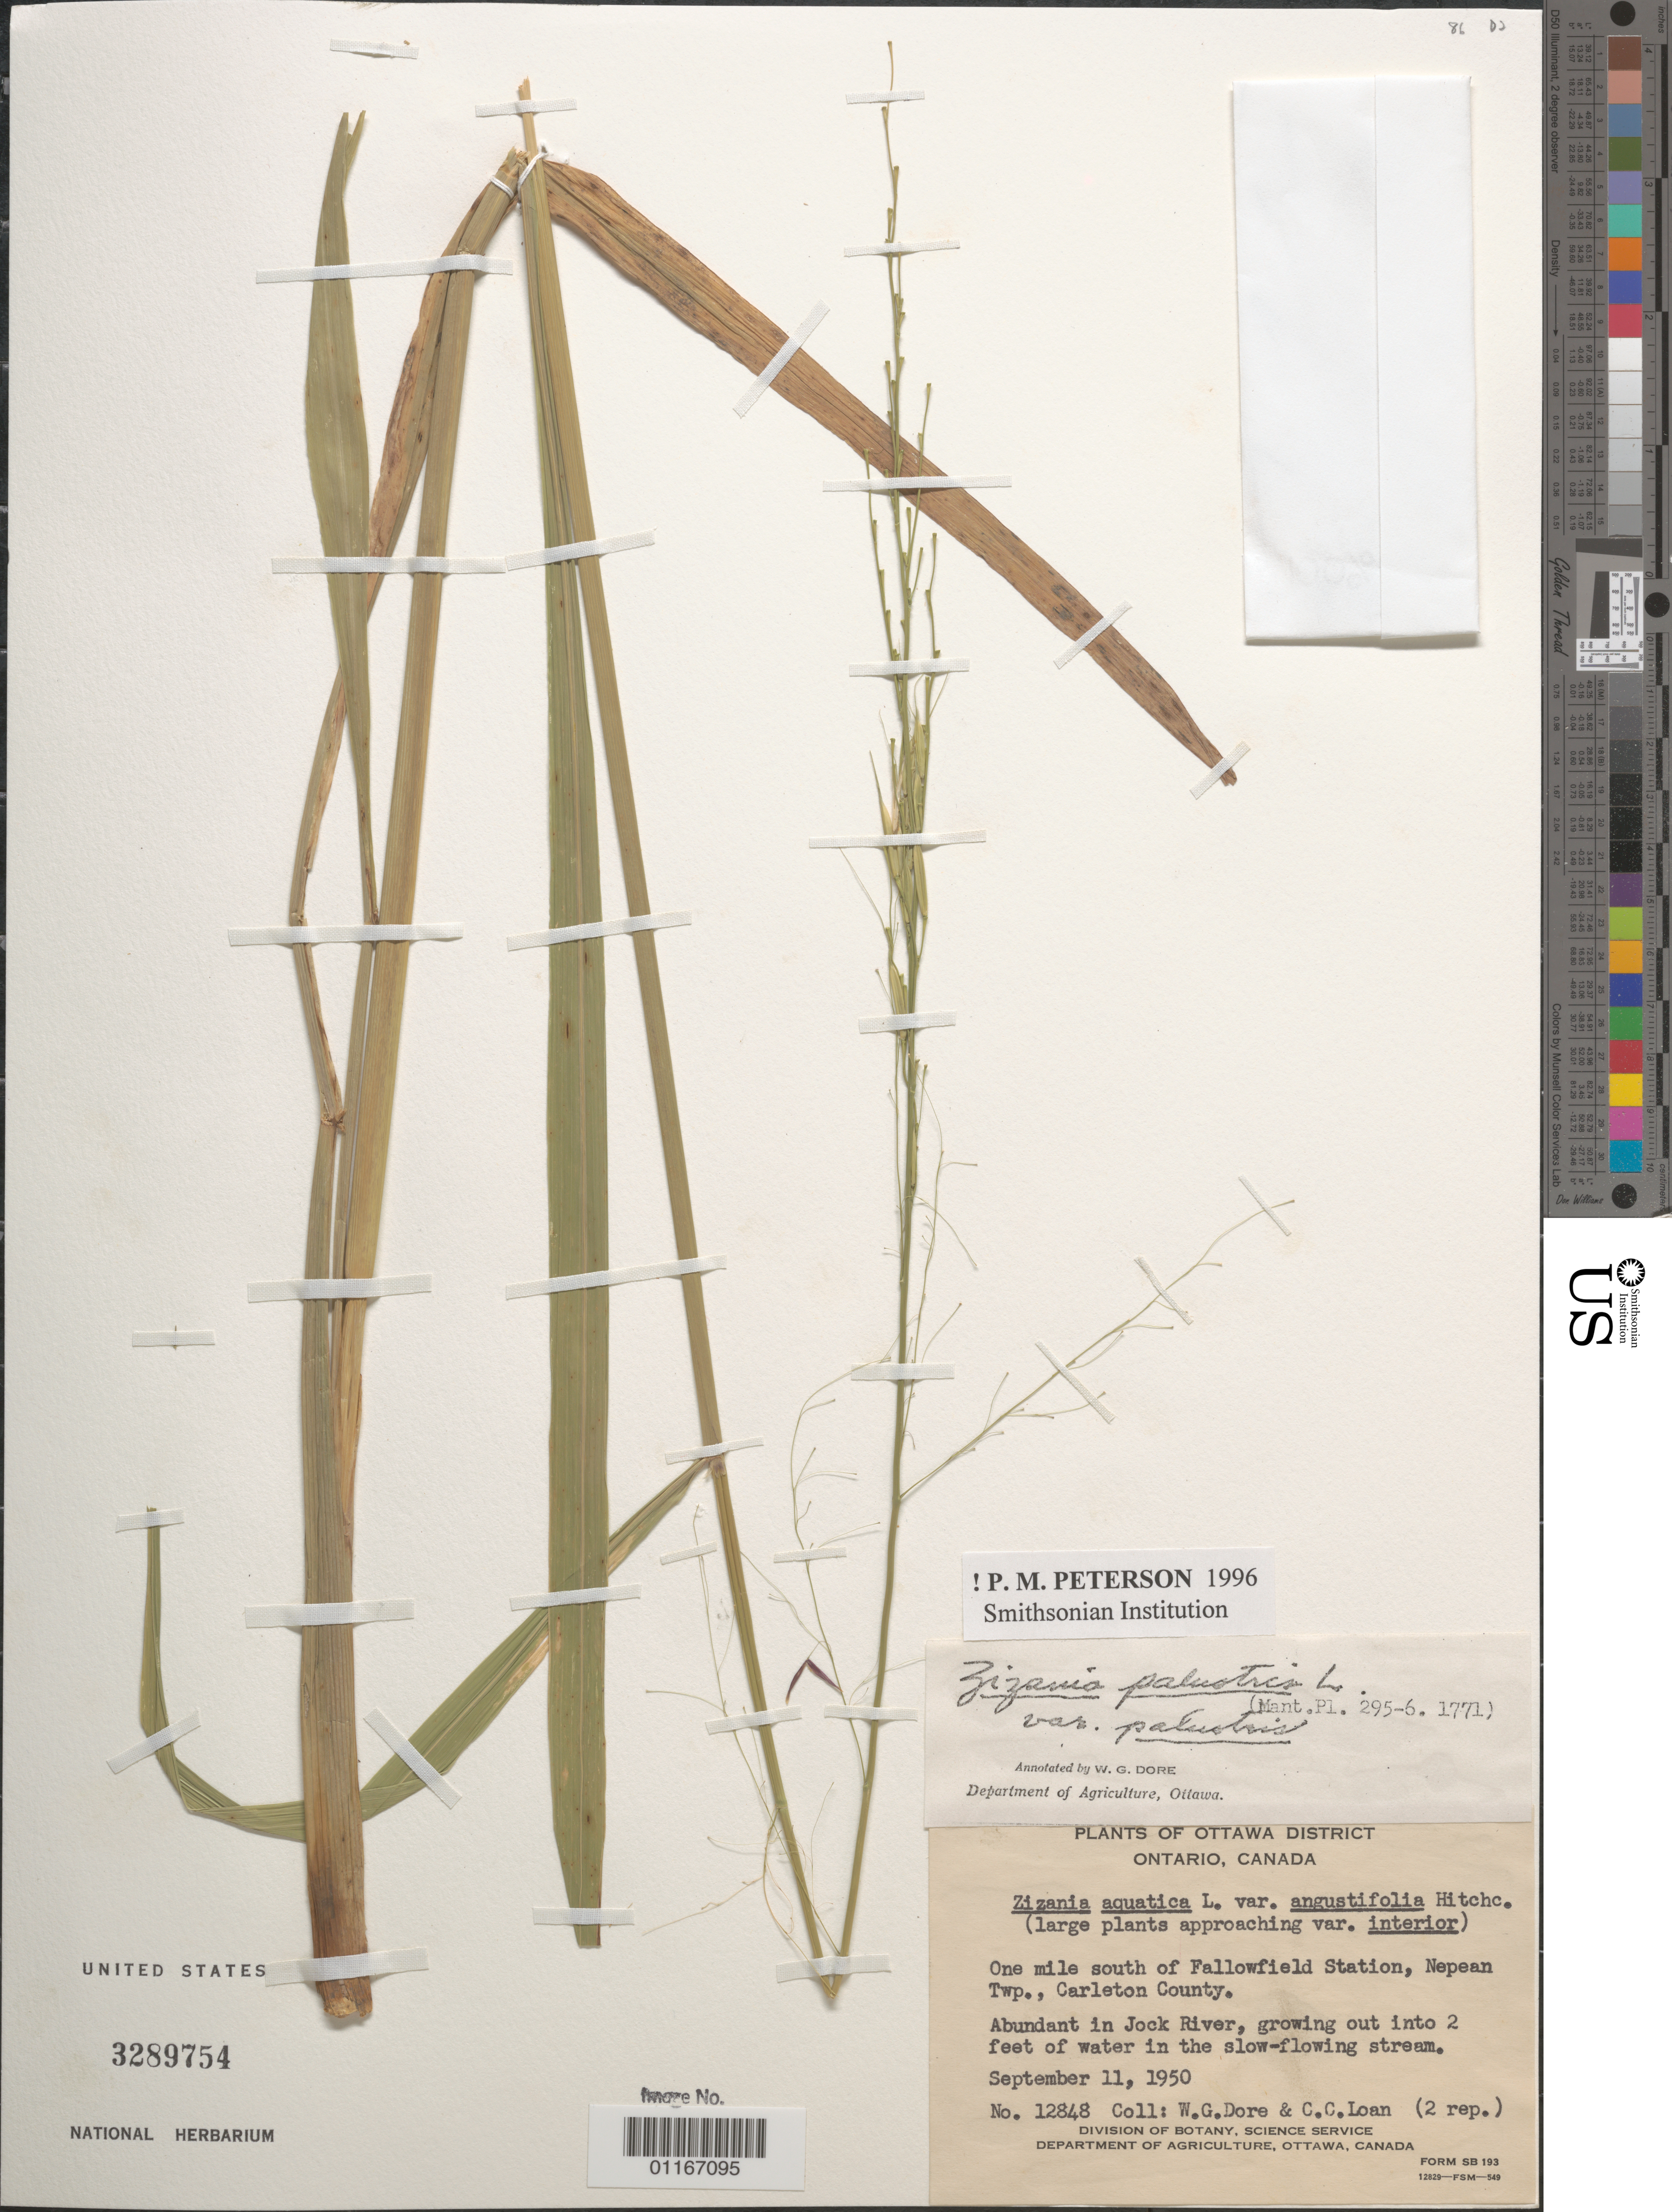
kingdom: Plantae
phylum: Tracheophyta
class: Liliopsida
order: Poales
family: Poaceae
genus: Zizania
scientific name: Zizania palustris var. palustris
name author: L.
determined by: Dore, W. G.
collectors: W. Dore & C. Loan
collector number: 12848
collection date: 1950-09-11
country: Canada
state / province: Ontario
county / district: Carleton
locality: One mile south of Fallowfield Station, Nepean Twp.,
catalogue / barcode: US 3289754